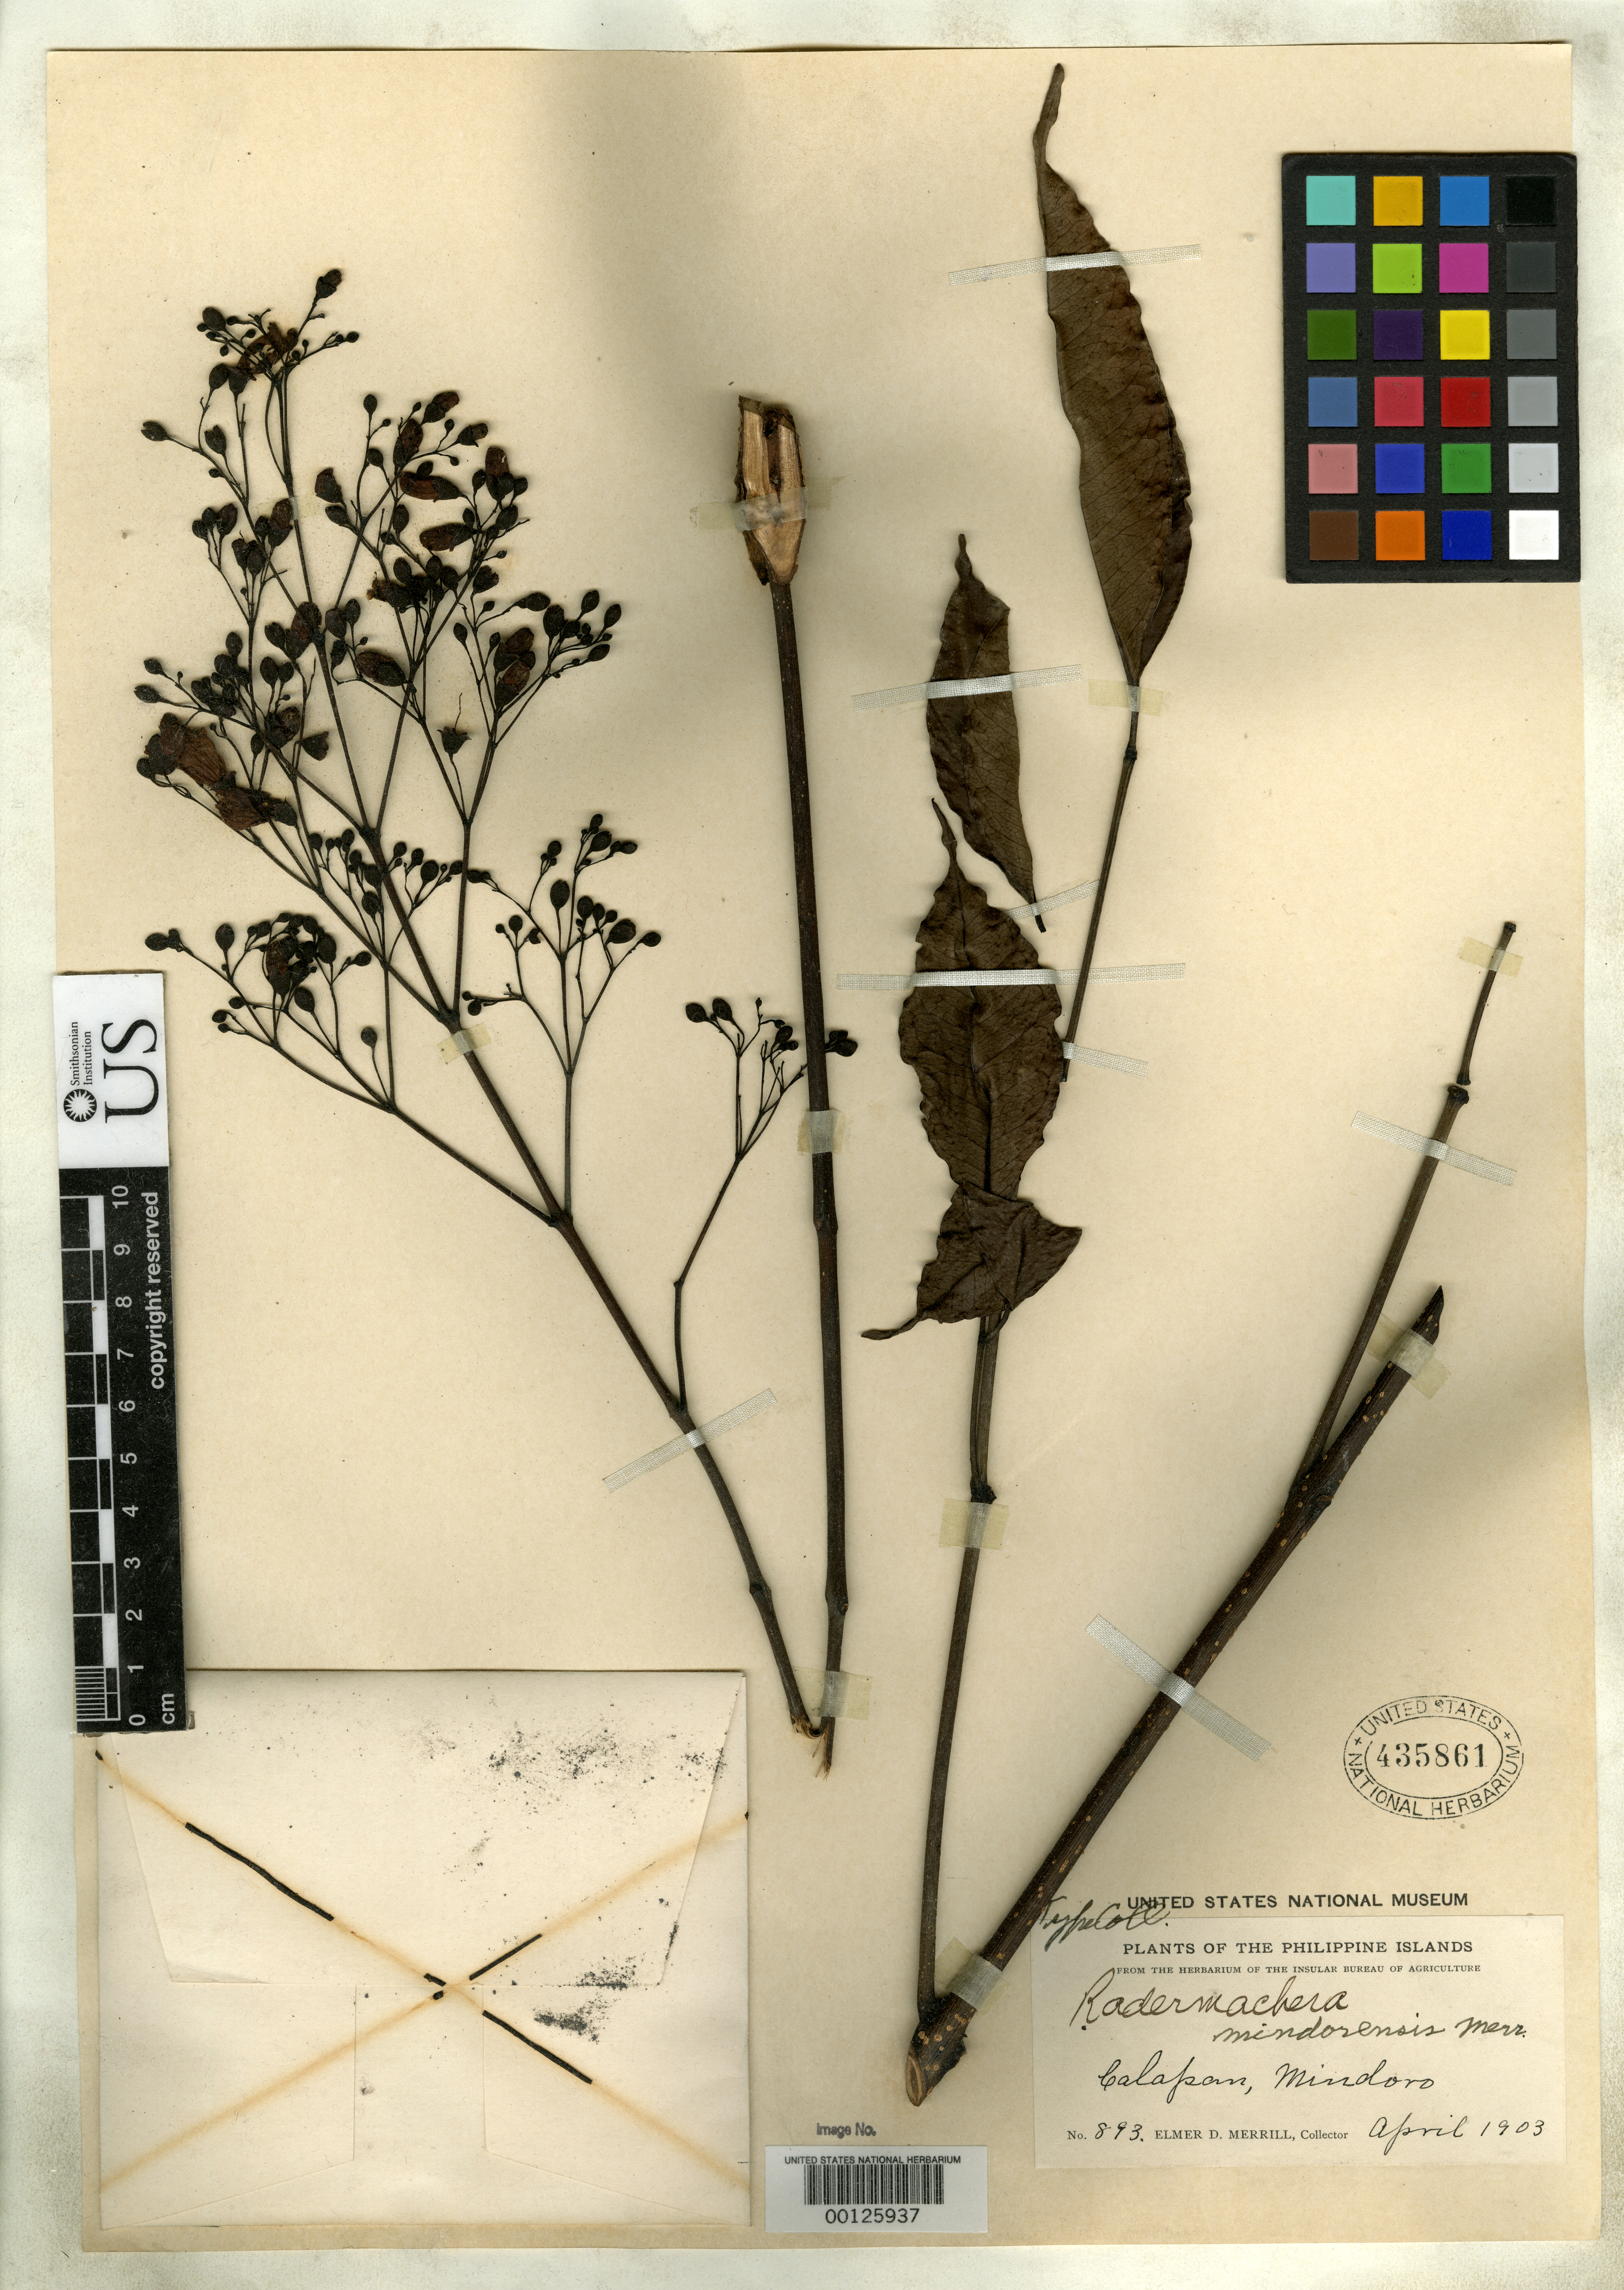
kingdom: Plantae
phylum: Tracheophyta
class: Magnoliopsida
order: Lamiales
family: Bignoniaceae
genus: Radermachera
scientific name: Radermachera mindorensis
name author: Merr.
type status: Isotype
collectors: E. D. Merrill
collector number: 893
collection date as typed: Apr 1903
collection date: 1903-04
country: Philippines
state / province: Mimaropa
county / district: Mindoro Oriental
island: Mindoro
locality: Calapan.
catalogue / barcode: US 435861